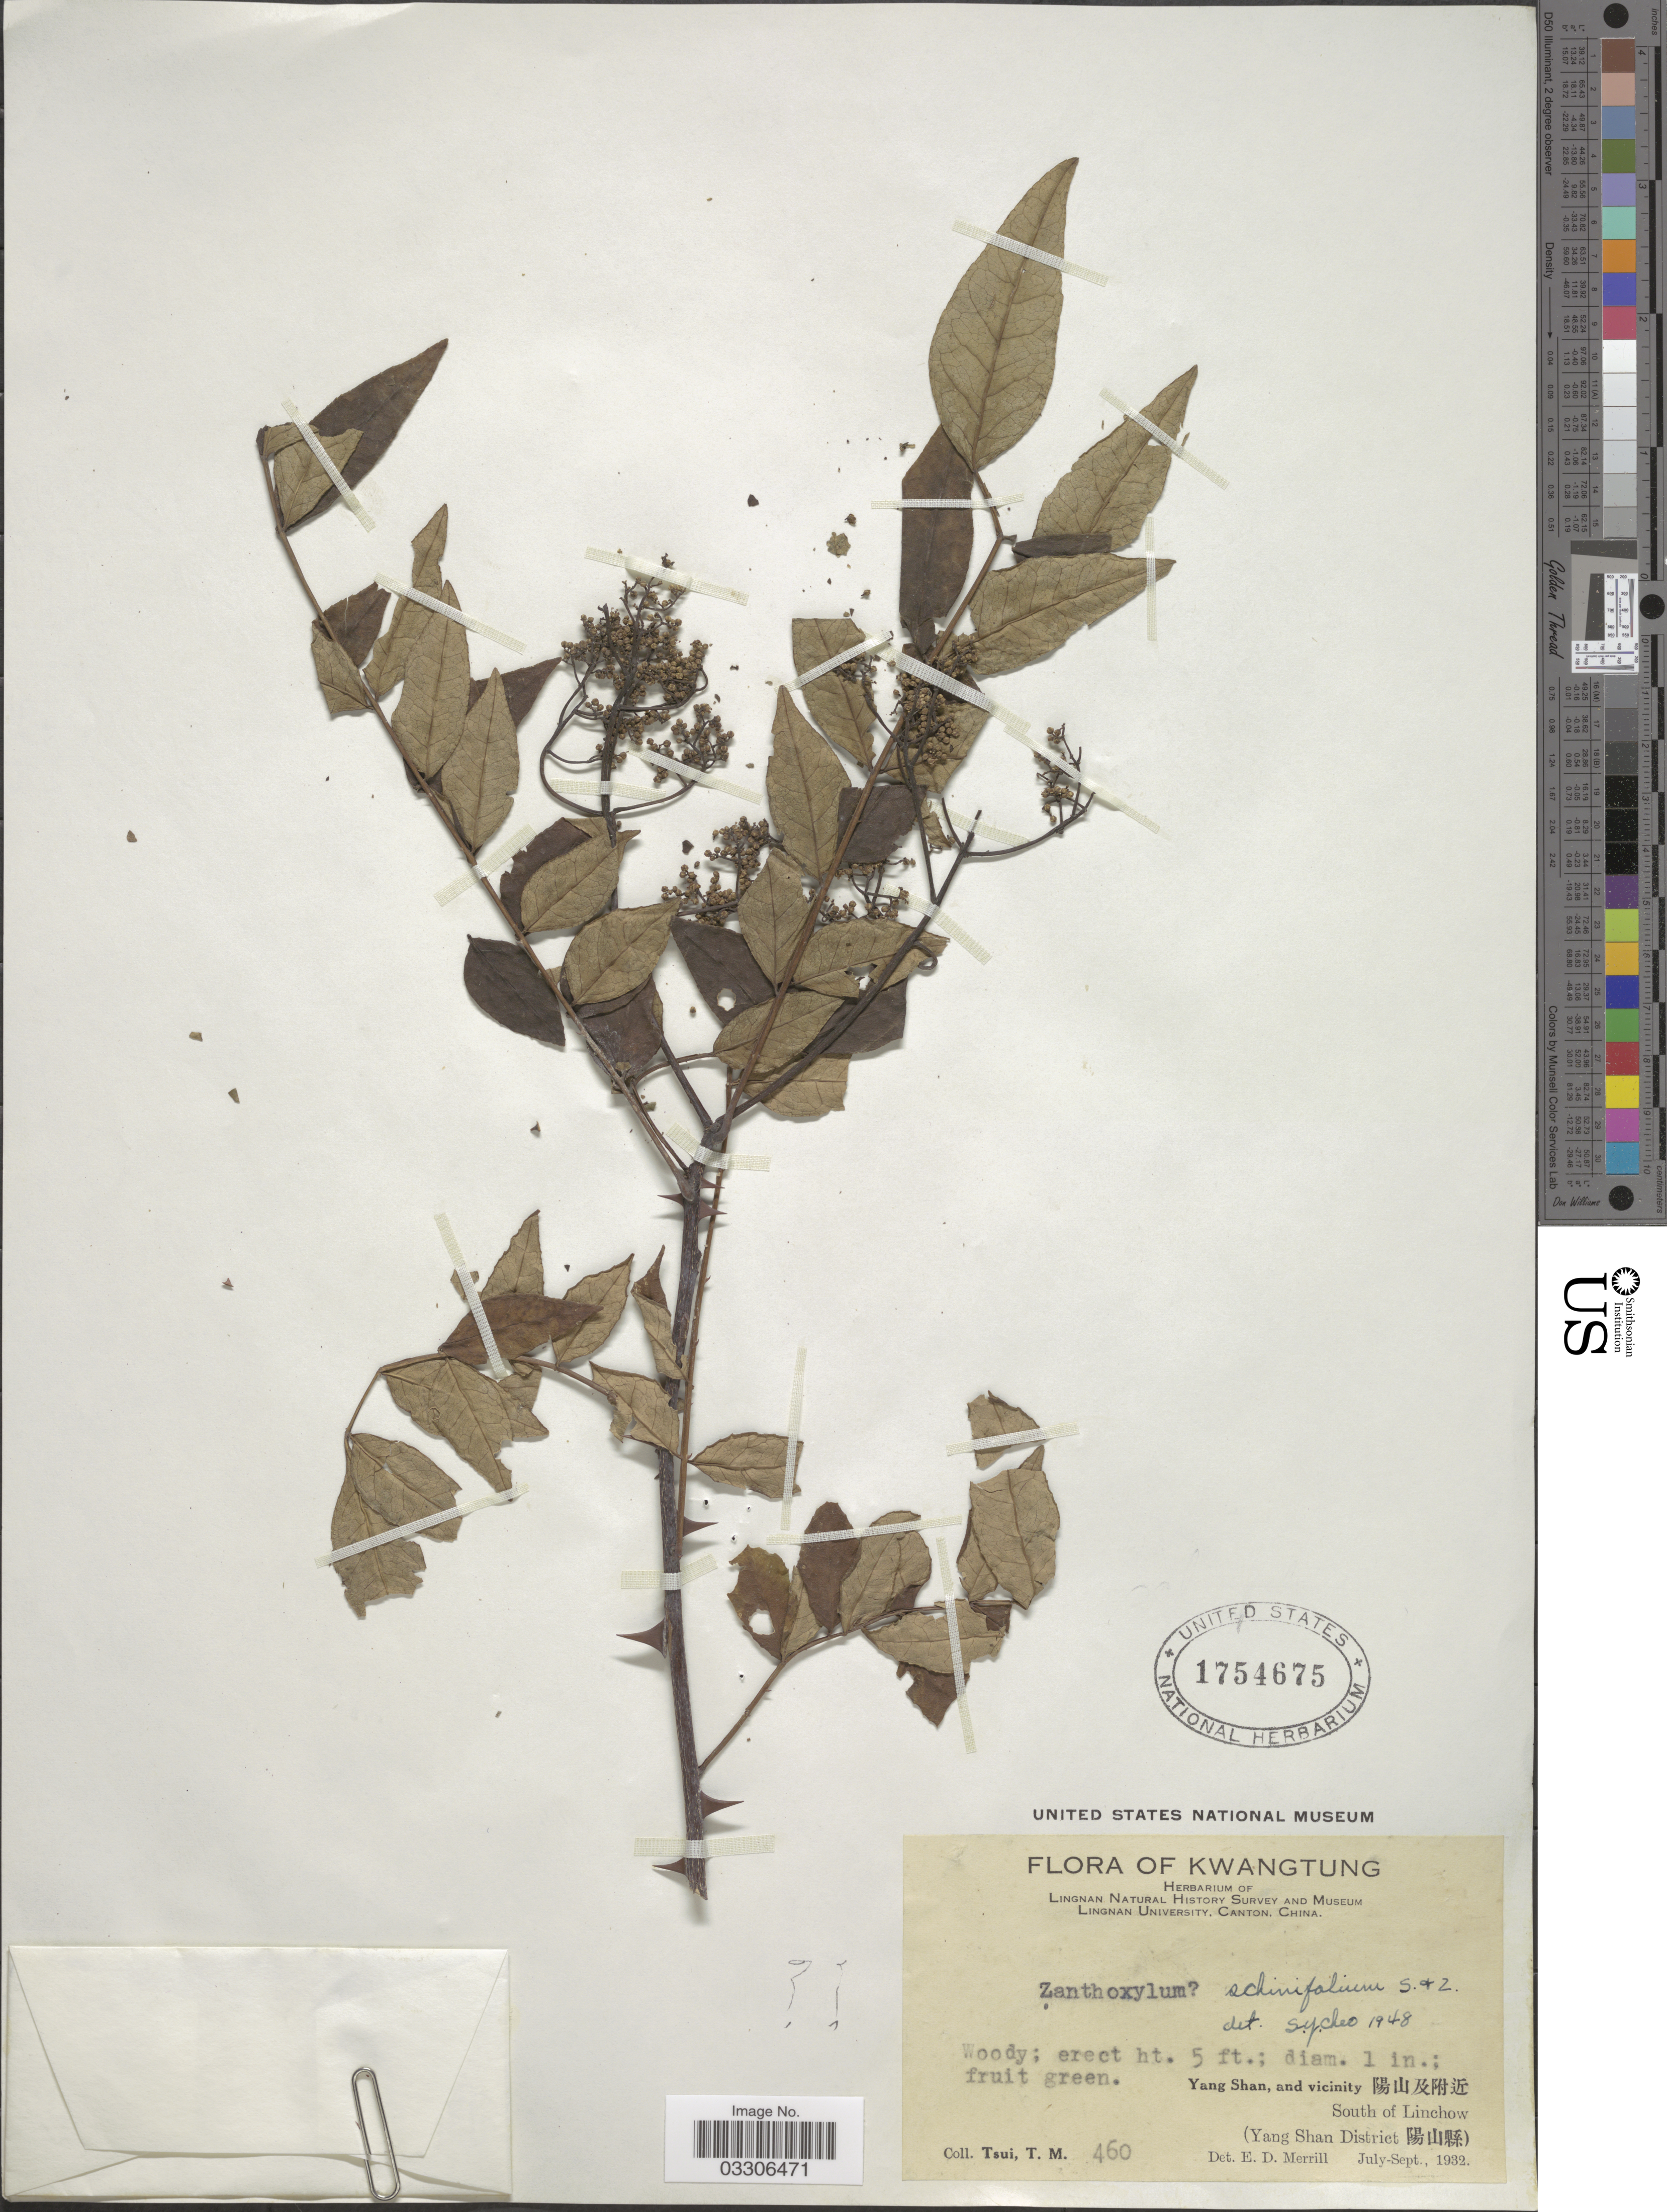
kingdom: Plantae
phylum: Tracheophyta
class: Magnoliopsida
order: Sapindales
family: Rutaceae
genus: Zanthoxylum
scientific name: Zanthoxylum sp.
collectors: T. Tsui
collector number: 460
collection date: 1932-07/1932-09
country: China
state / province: Guangdong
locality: Yang Shan, and vicinity X. South of Linchow. (Yang Shan District X).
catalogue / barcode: US 1754675